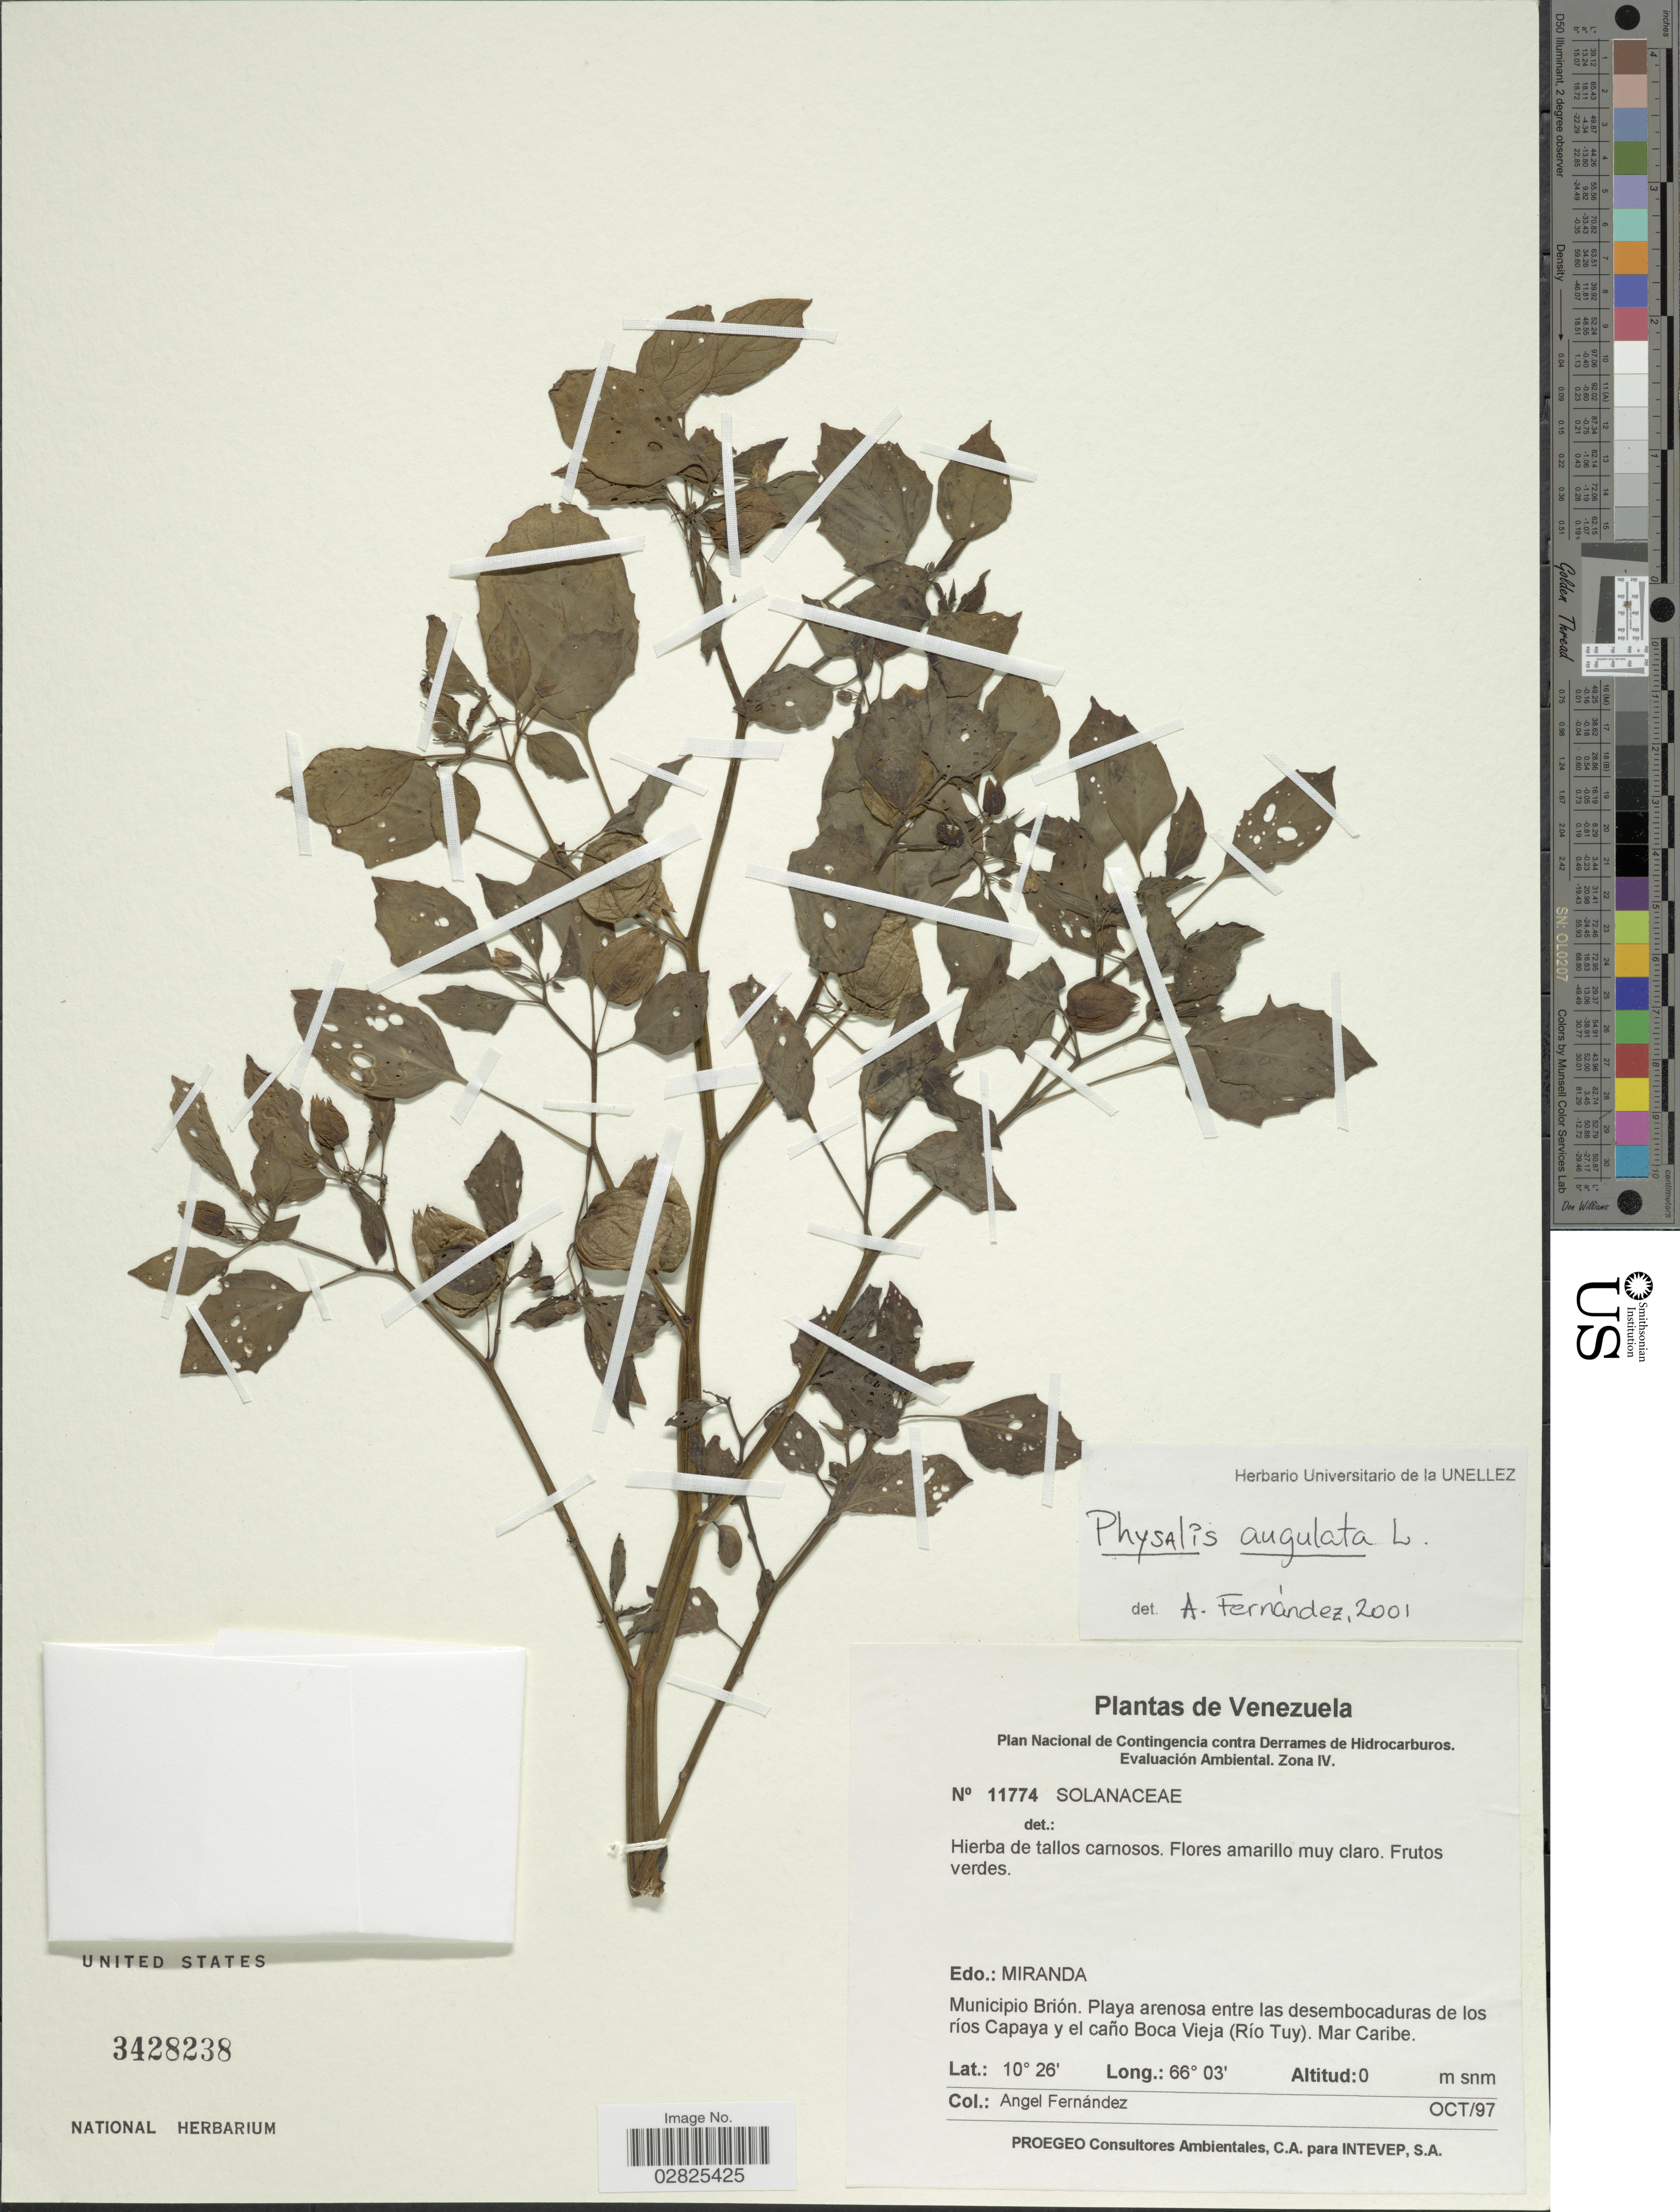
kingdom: Plantae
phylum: Tracheophyta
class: Magnoliopsida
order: Solanales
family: Solanaceae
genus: Physalis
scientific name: Physalis angulata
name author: L.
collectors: A. Fernández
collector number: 11774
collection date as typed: Transcribed d/m/y: /10/97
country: Venezuela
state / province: Miranda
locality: Municipio Brión. Playa arenosa entre les desembocaduras de los ríos Capaya y el caño Boca Vieja (Río Tuy). Mar Caribe.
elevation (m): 0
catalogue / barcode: US 3428238